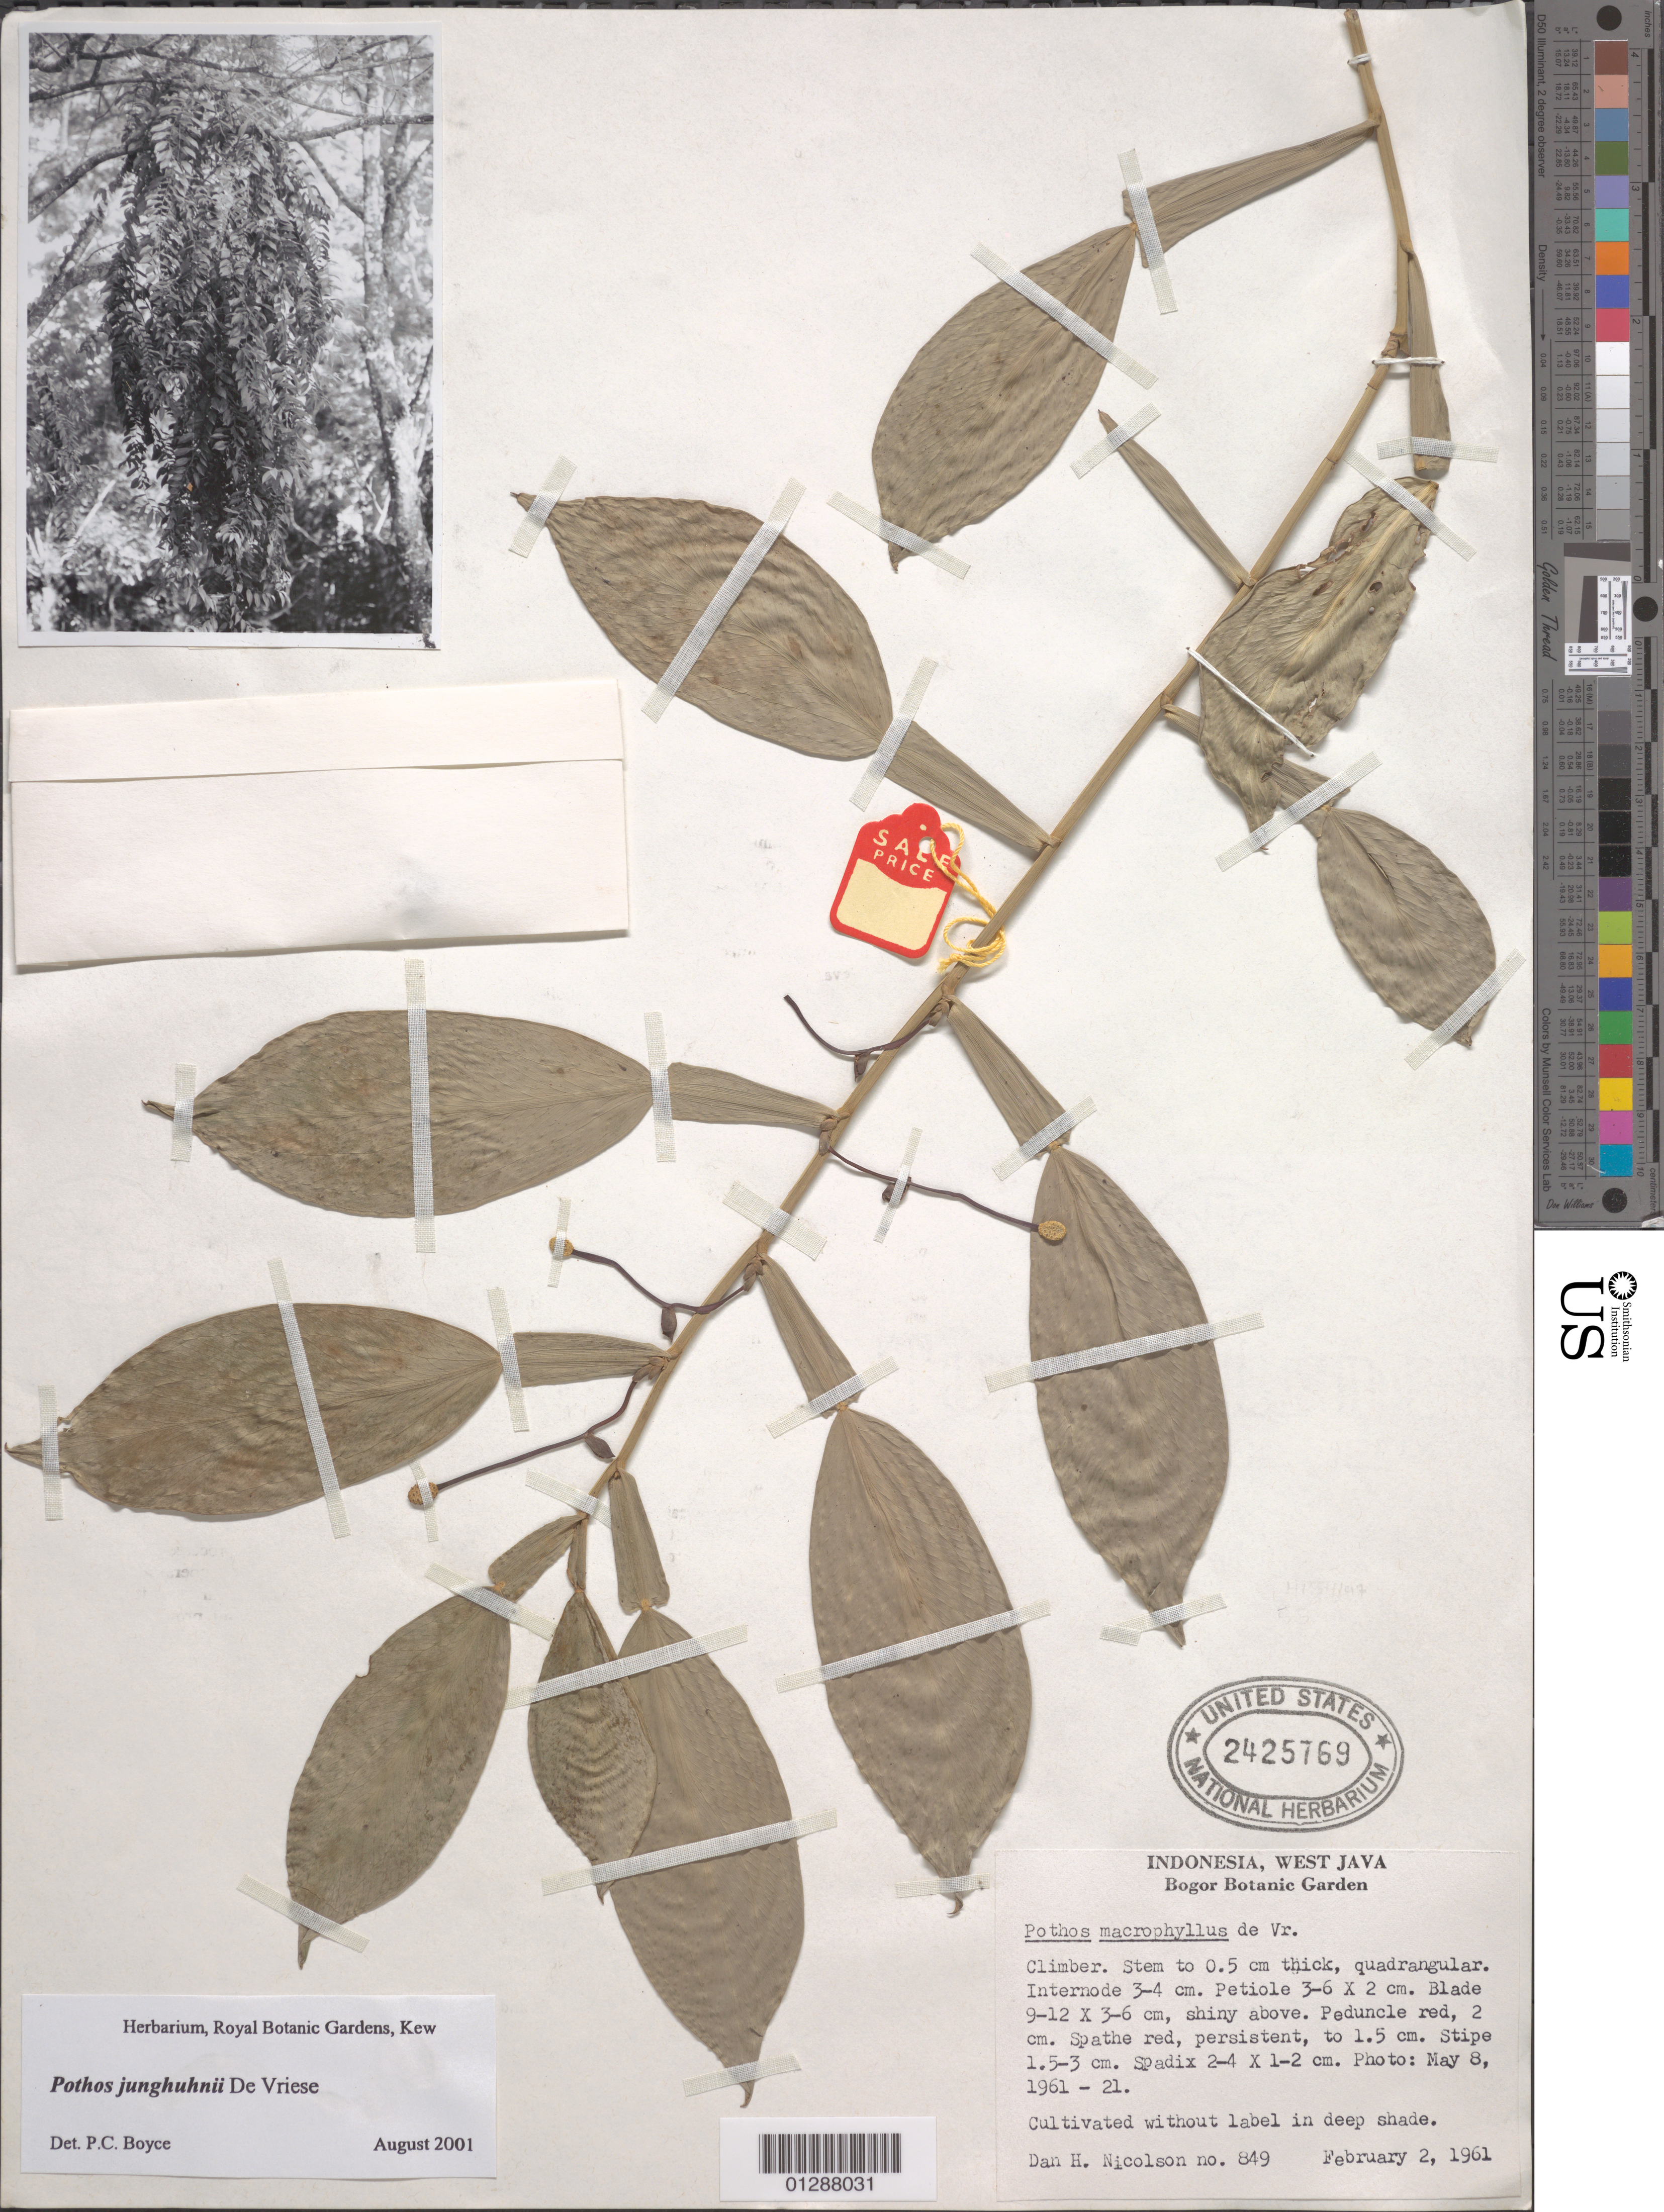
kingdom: Plantae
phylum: Tracheophyta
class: Liliopsida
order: Alismatales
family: Araceae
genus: Pothos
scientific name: Pothos junghuhnii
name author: de Vriese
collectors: D. H. Nicolson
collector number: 849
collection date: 1961-02-02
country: Indonesia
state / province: Java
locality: West Java. Bogor Botanic Garden.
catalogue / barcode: US 2425769